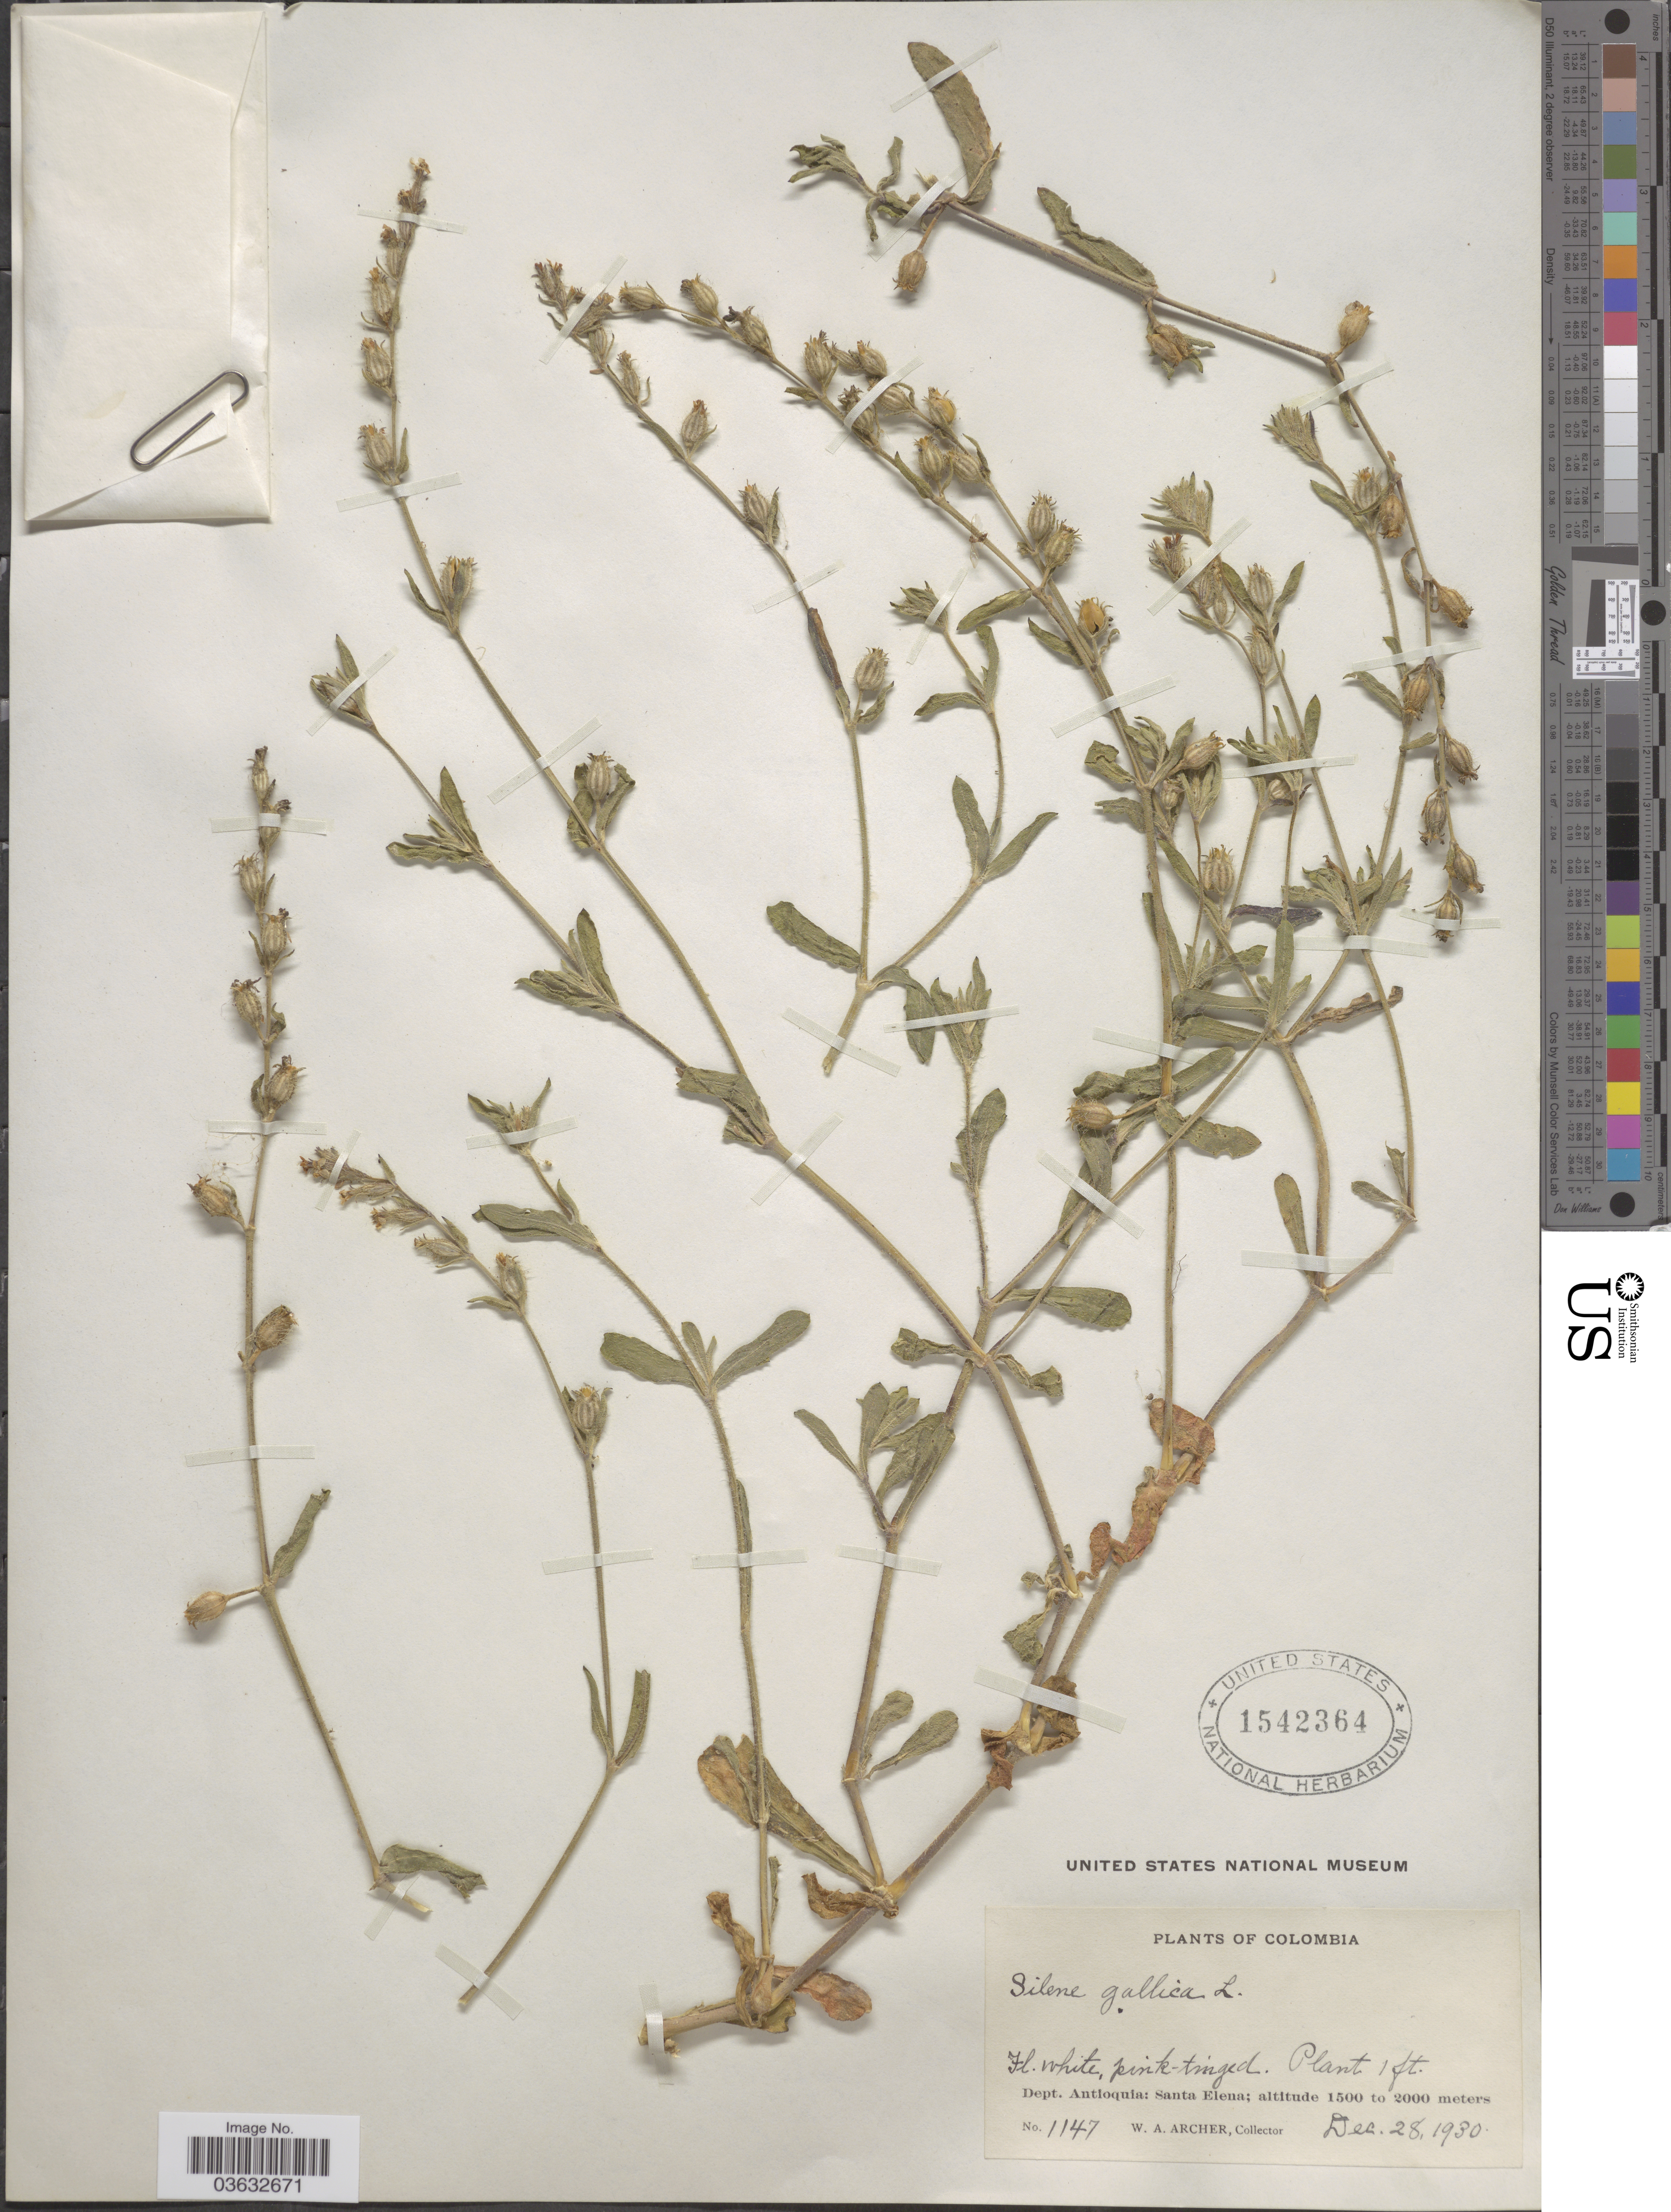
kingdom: Plantae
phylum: Tracheophyta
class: Magnoliopsida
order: Caryophyllales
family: Caryophyllaceae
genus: Silene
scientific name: Silene gallica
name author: L.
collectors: W. Archer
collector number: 1147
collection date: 1930-12-28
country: Colombia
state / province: Antioquia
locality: Dept. Antioquia: Santa Elena.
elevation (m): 1500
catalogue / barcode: US 1542364